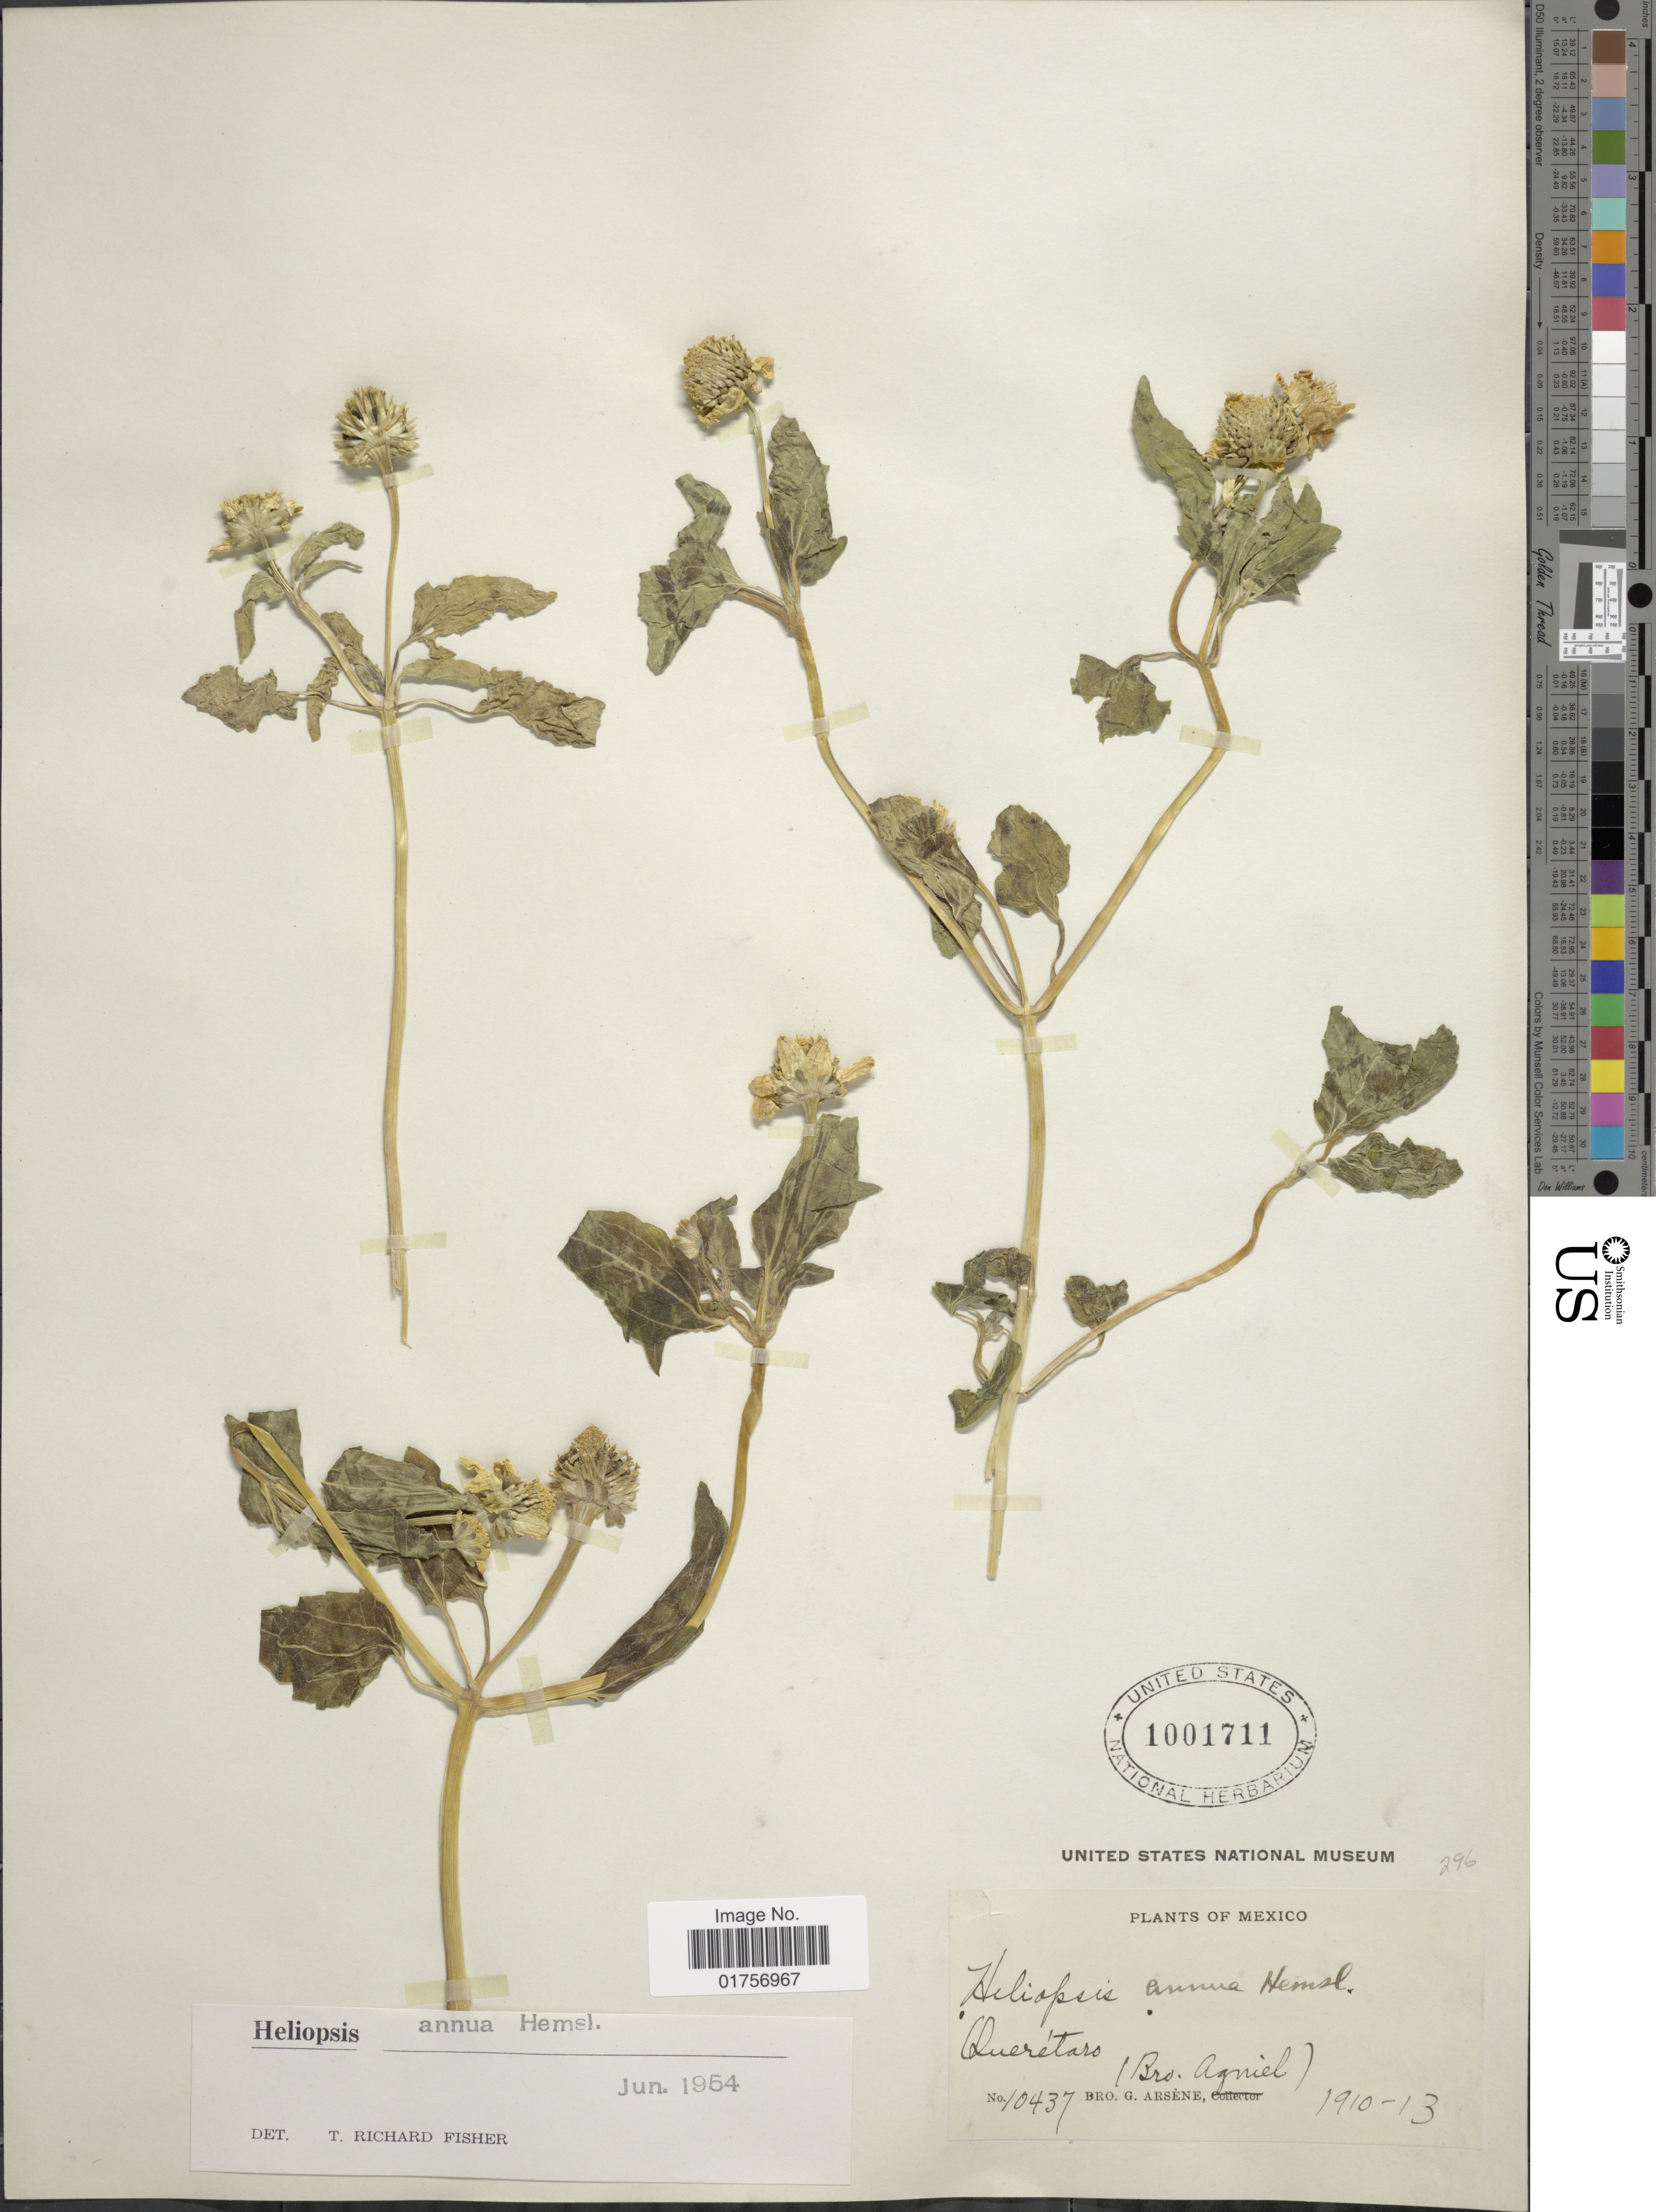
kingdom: Plantae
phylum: Tracheophyta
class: Magnoliopsida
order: Asterales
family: Asteraceae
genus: Heliopsis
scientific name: Heliopsis annua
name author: Hemsl.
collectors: Bro. Agniel & Bro. G. Arsène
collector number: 10437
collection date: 1910/1913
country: Mexico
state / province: Querétaro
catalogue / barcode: US 1001711